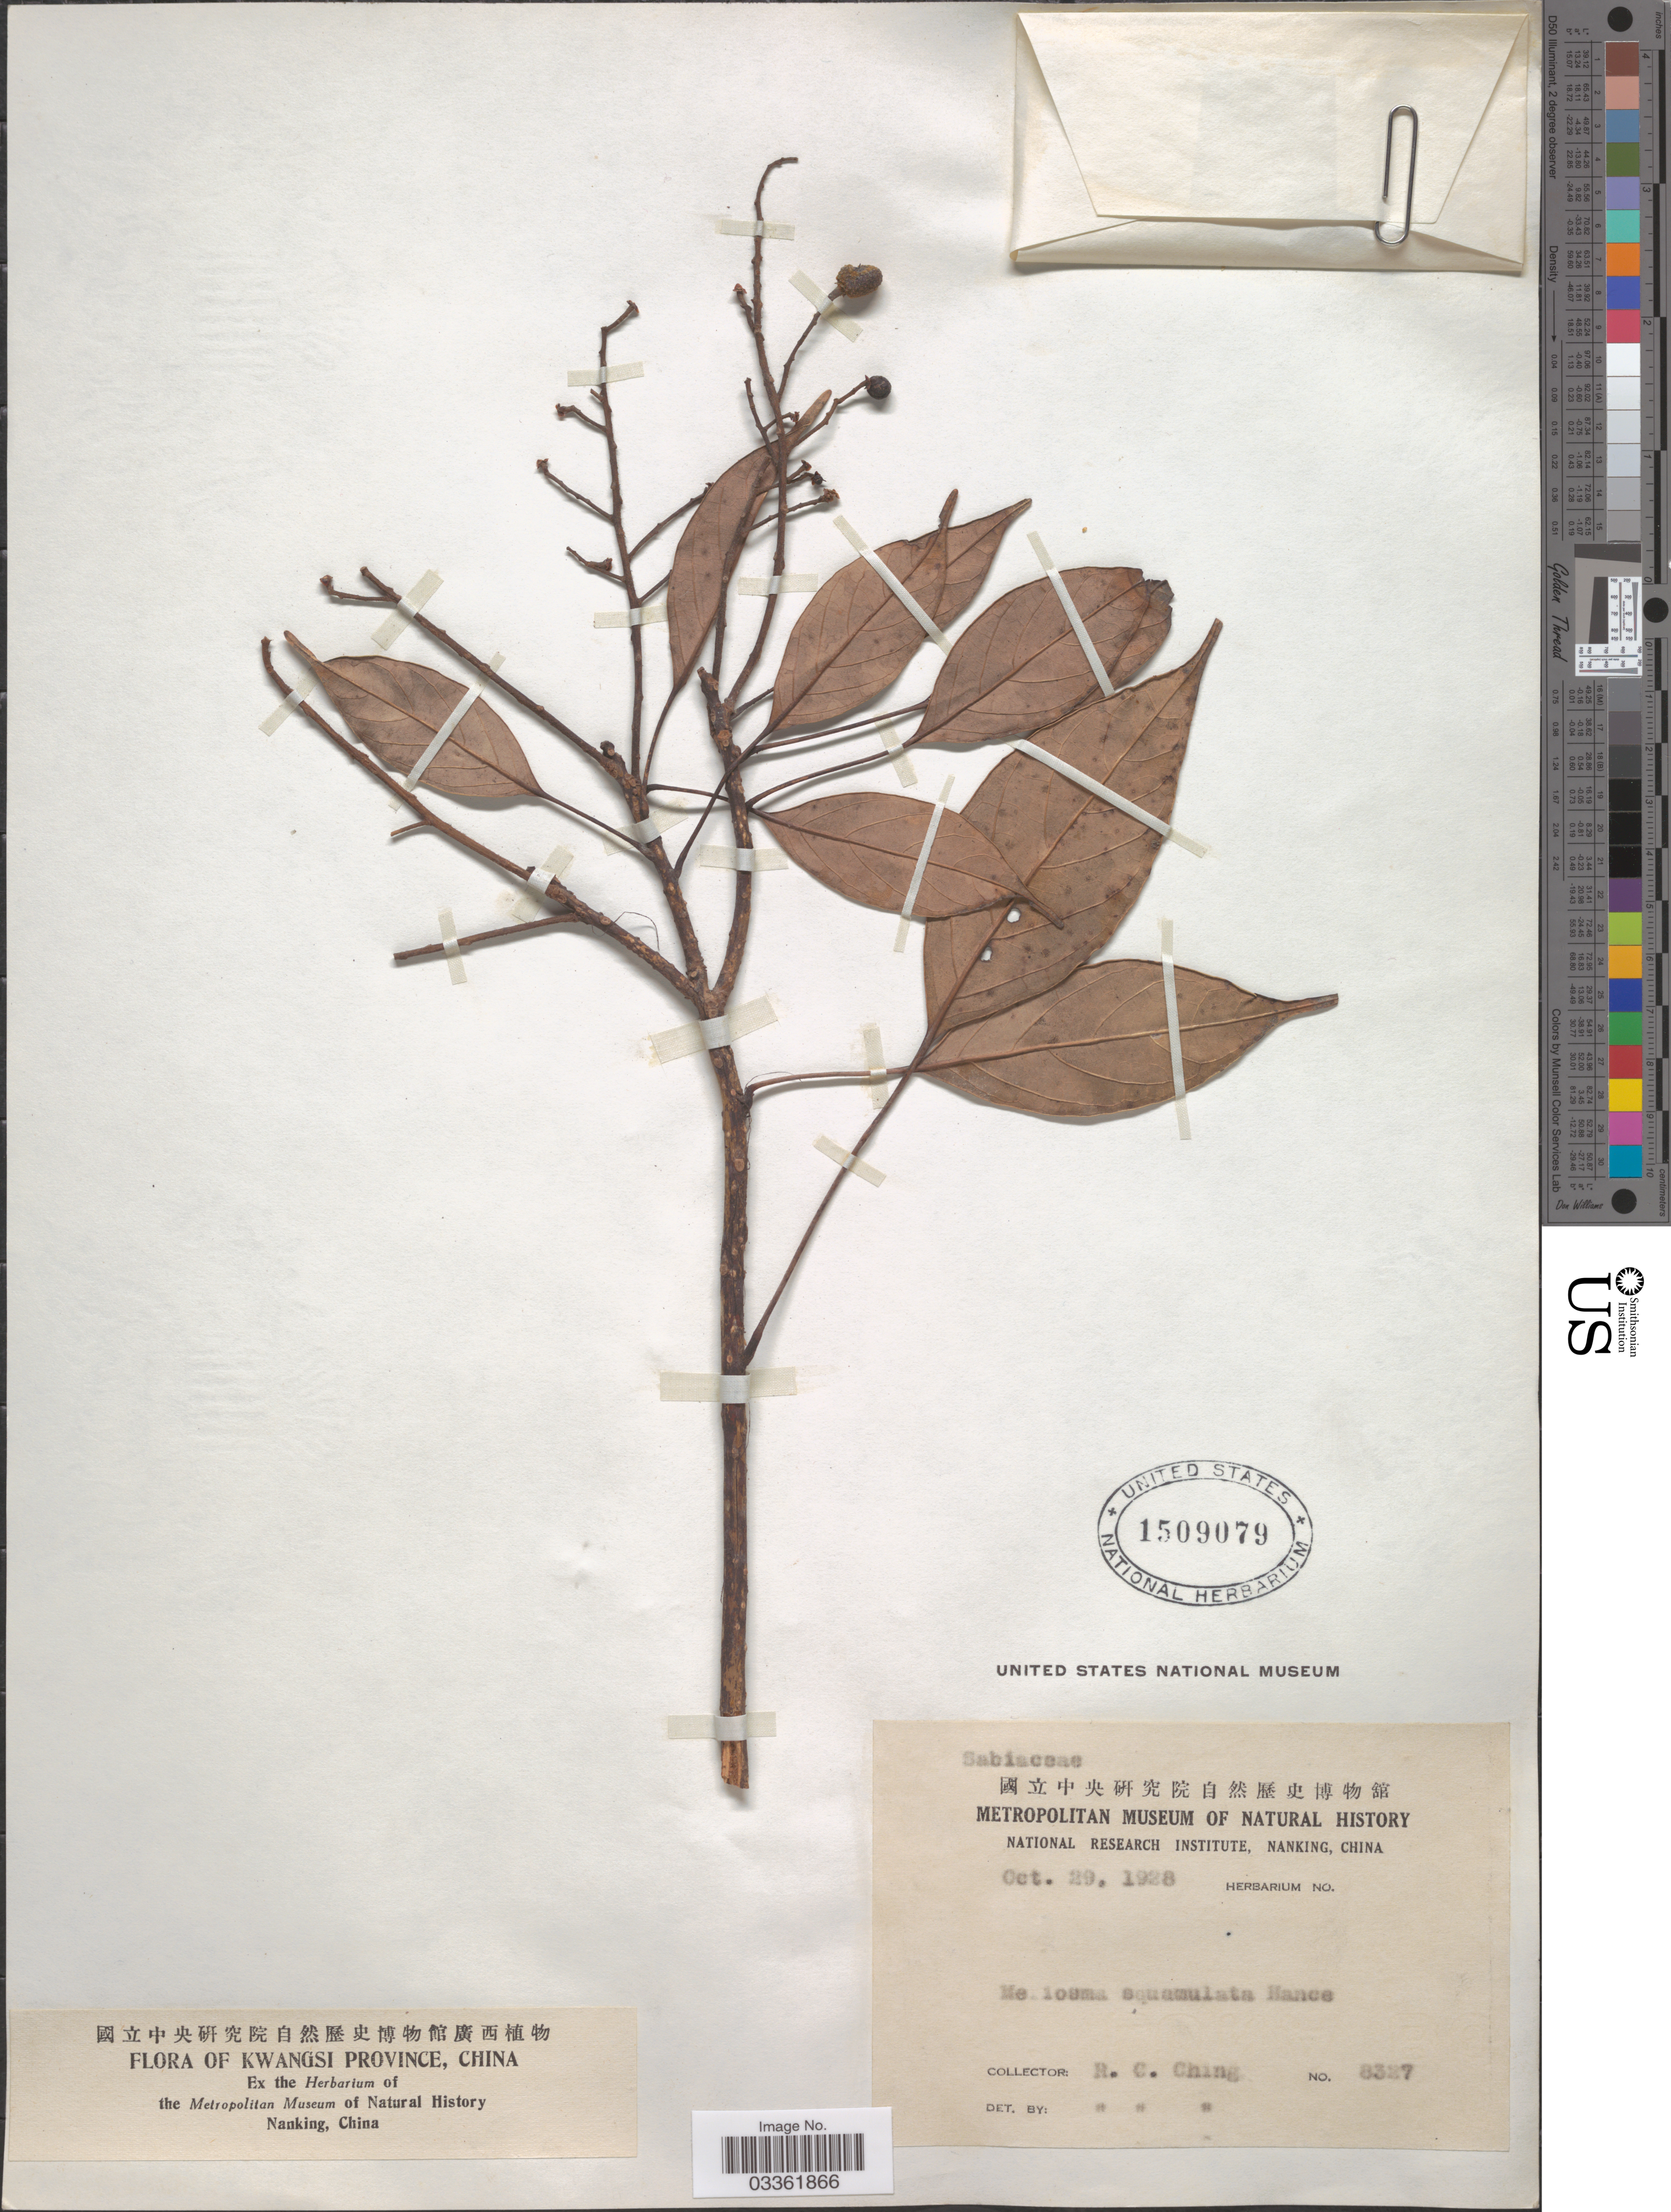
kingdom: Plantae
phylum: Tracheophyta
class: Magnoliopsida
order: Proteales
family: Sabiaceae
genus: Meliosma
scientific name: Meliosma squamulata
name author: Hance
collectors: R. C. Ching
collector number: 8327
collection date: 1928-10-29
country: China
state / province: Guangxi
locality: Kwangsi Province.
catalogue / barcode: US 1509079